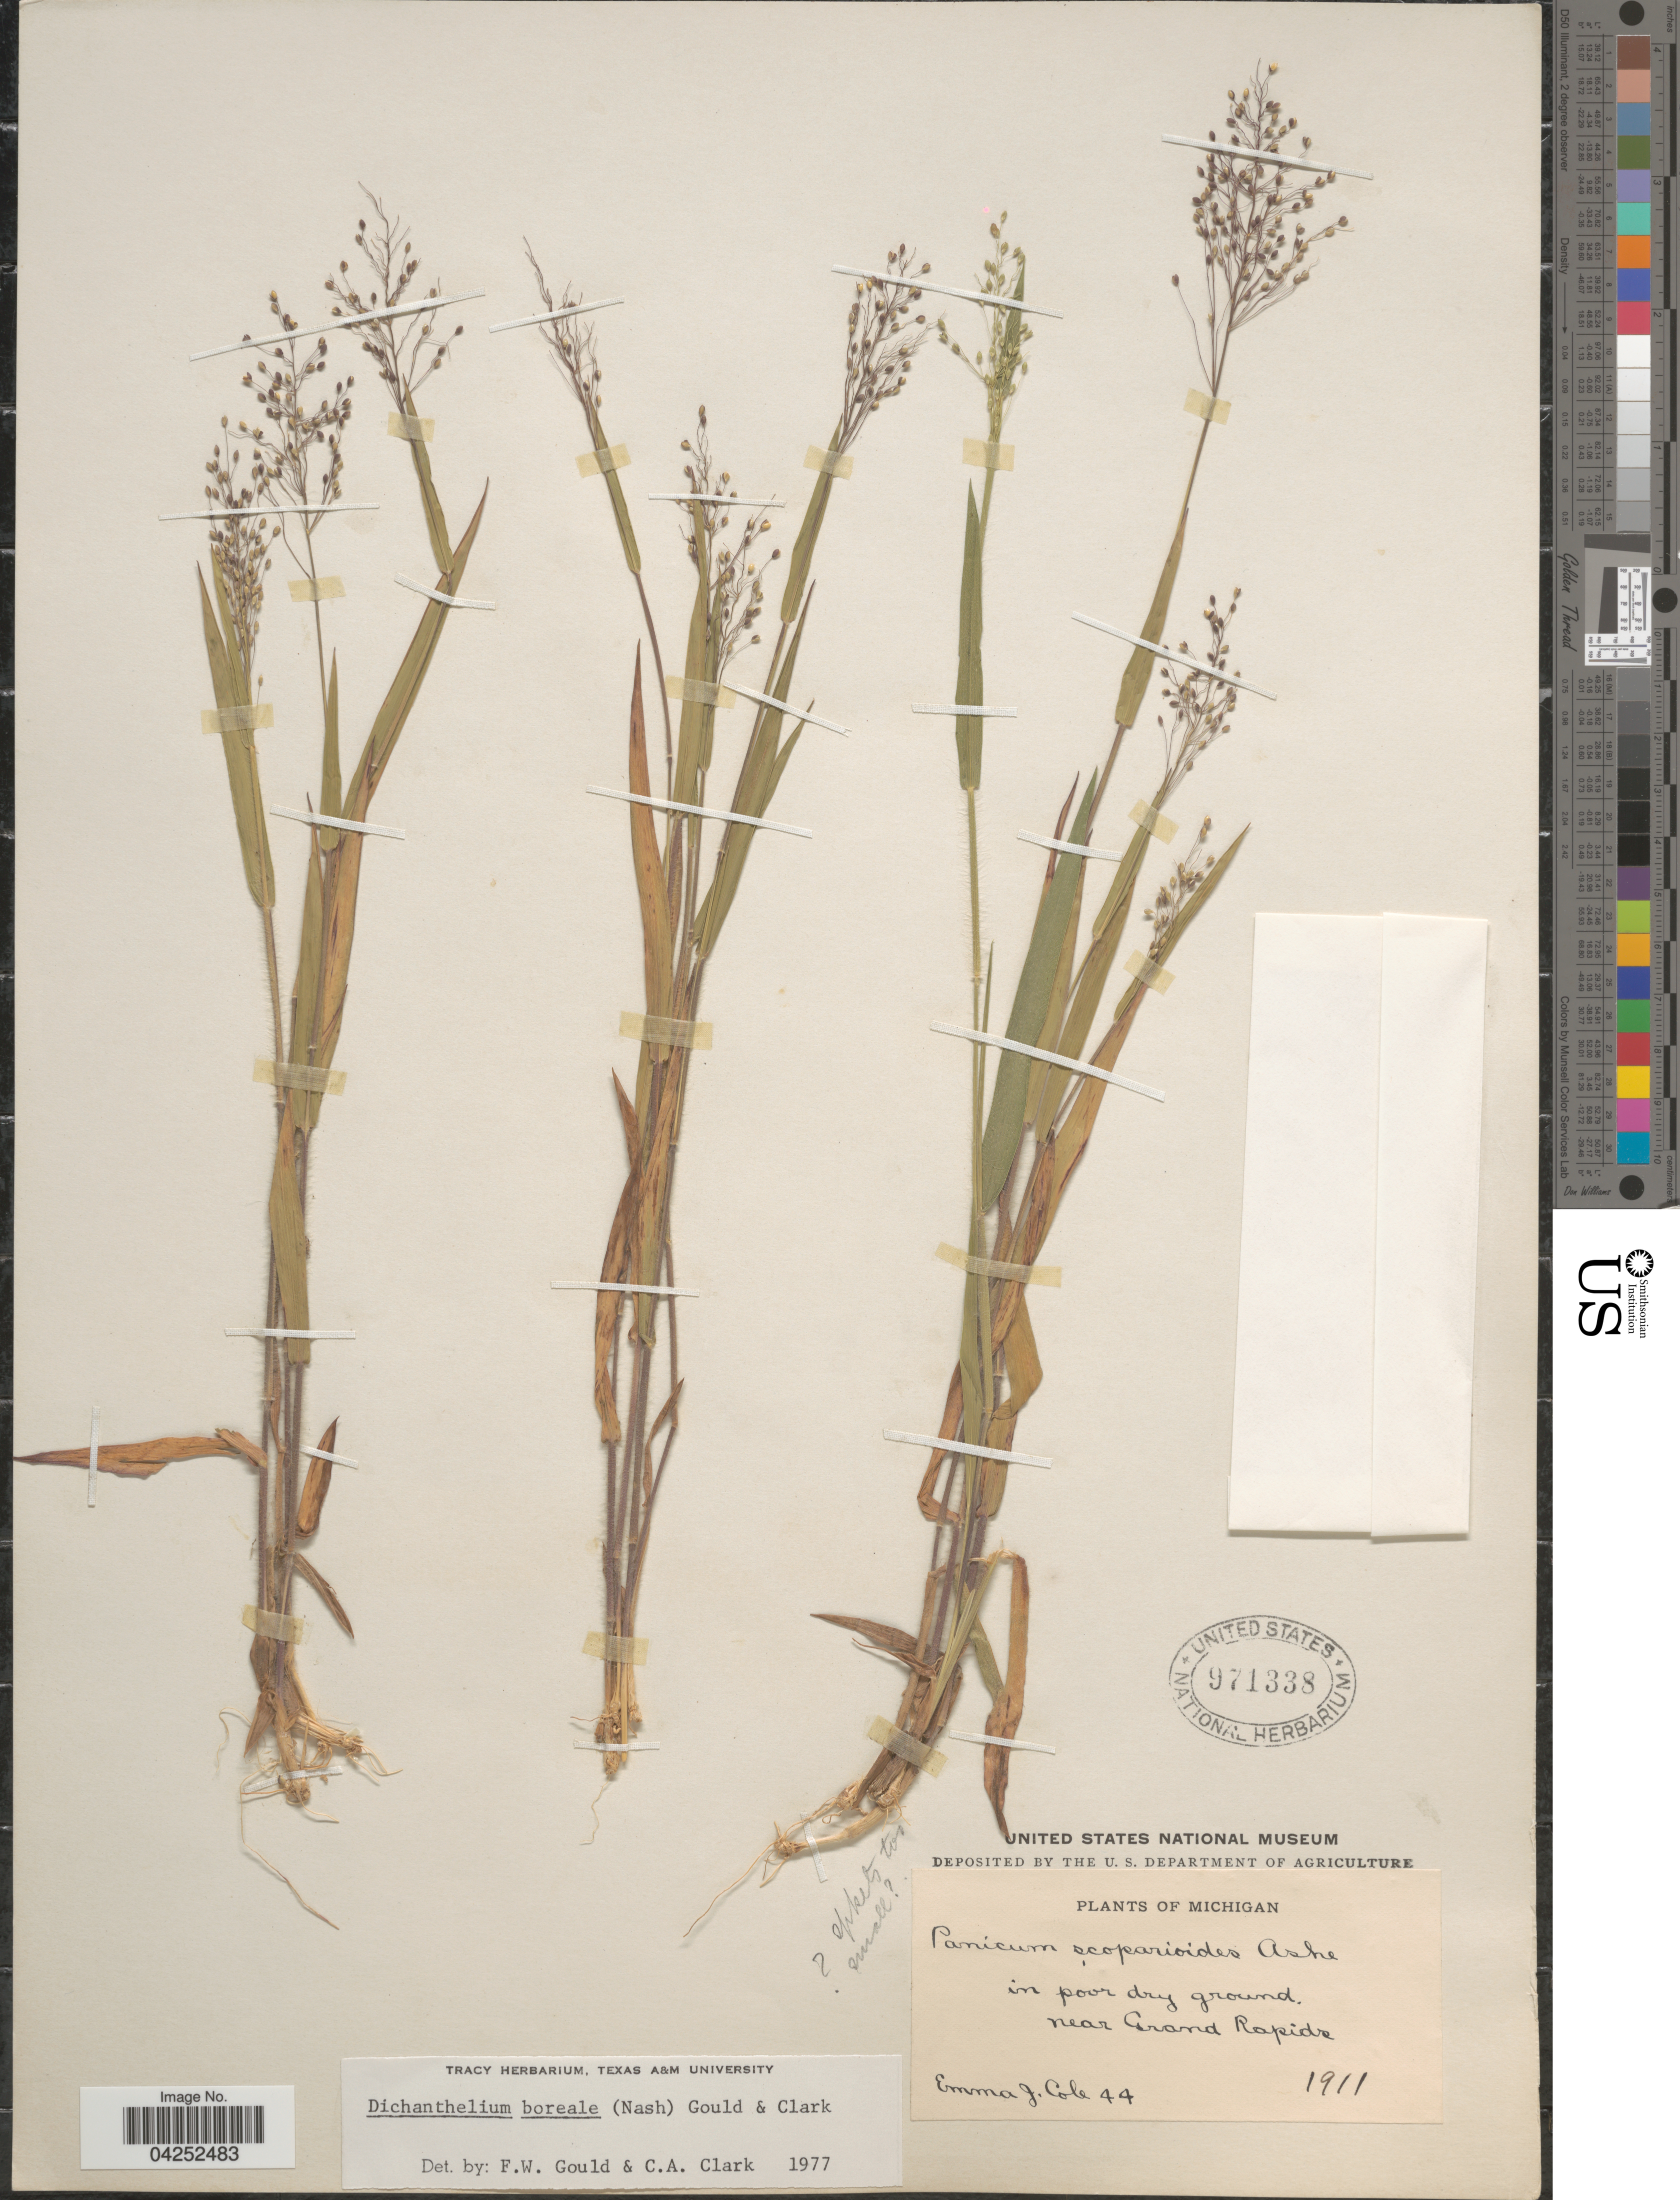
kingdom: Plantae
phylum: Tracheophyta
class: Liliopsida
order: Poales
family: Poaceae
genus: Dichanthelium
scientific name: Dichanthelium boreale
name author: (Nash) Freckmann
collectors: E. Cole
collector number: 44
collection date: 1911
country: United States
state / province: Michigan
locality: Near Grand Rapids.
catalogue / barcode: US 971338